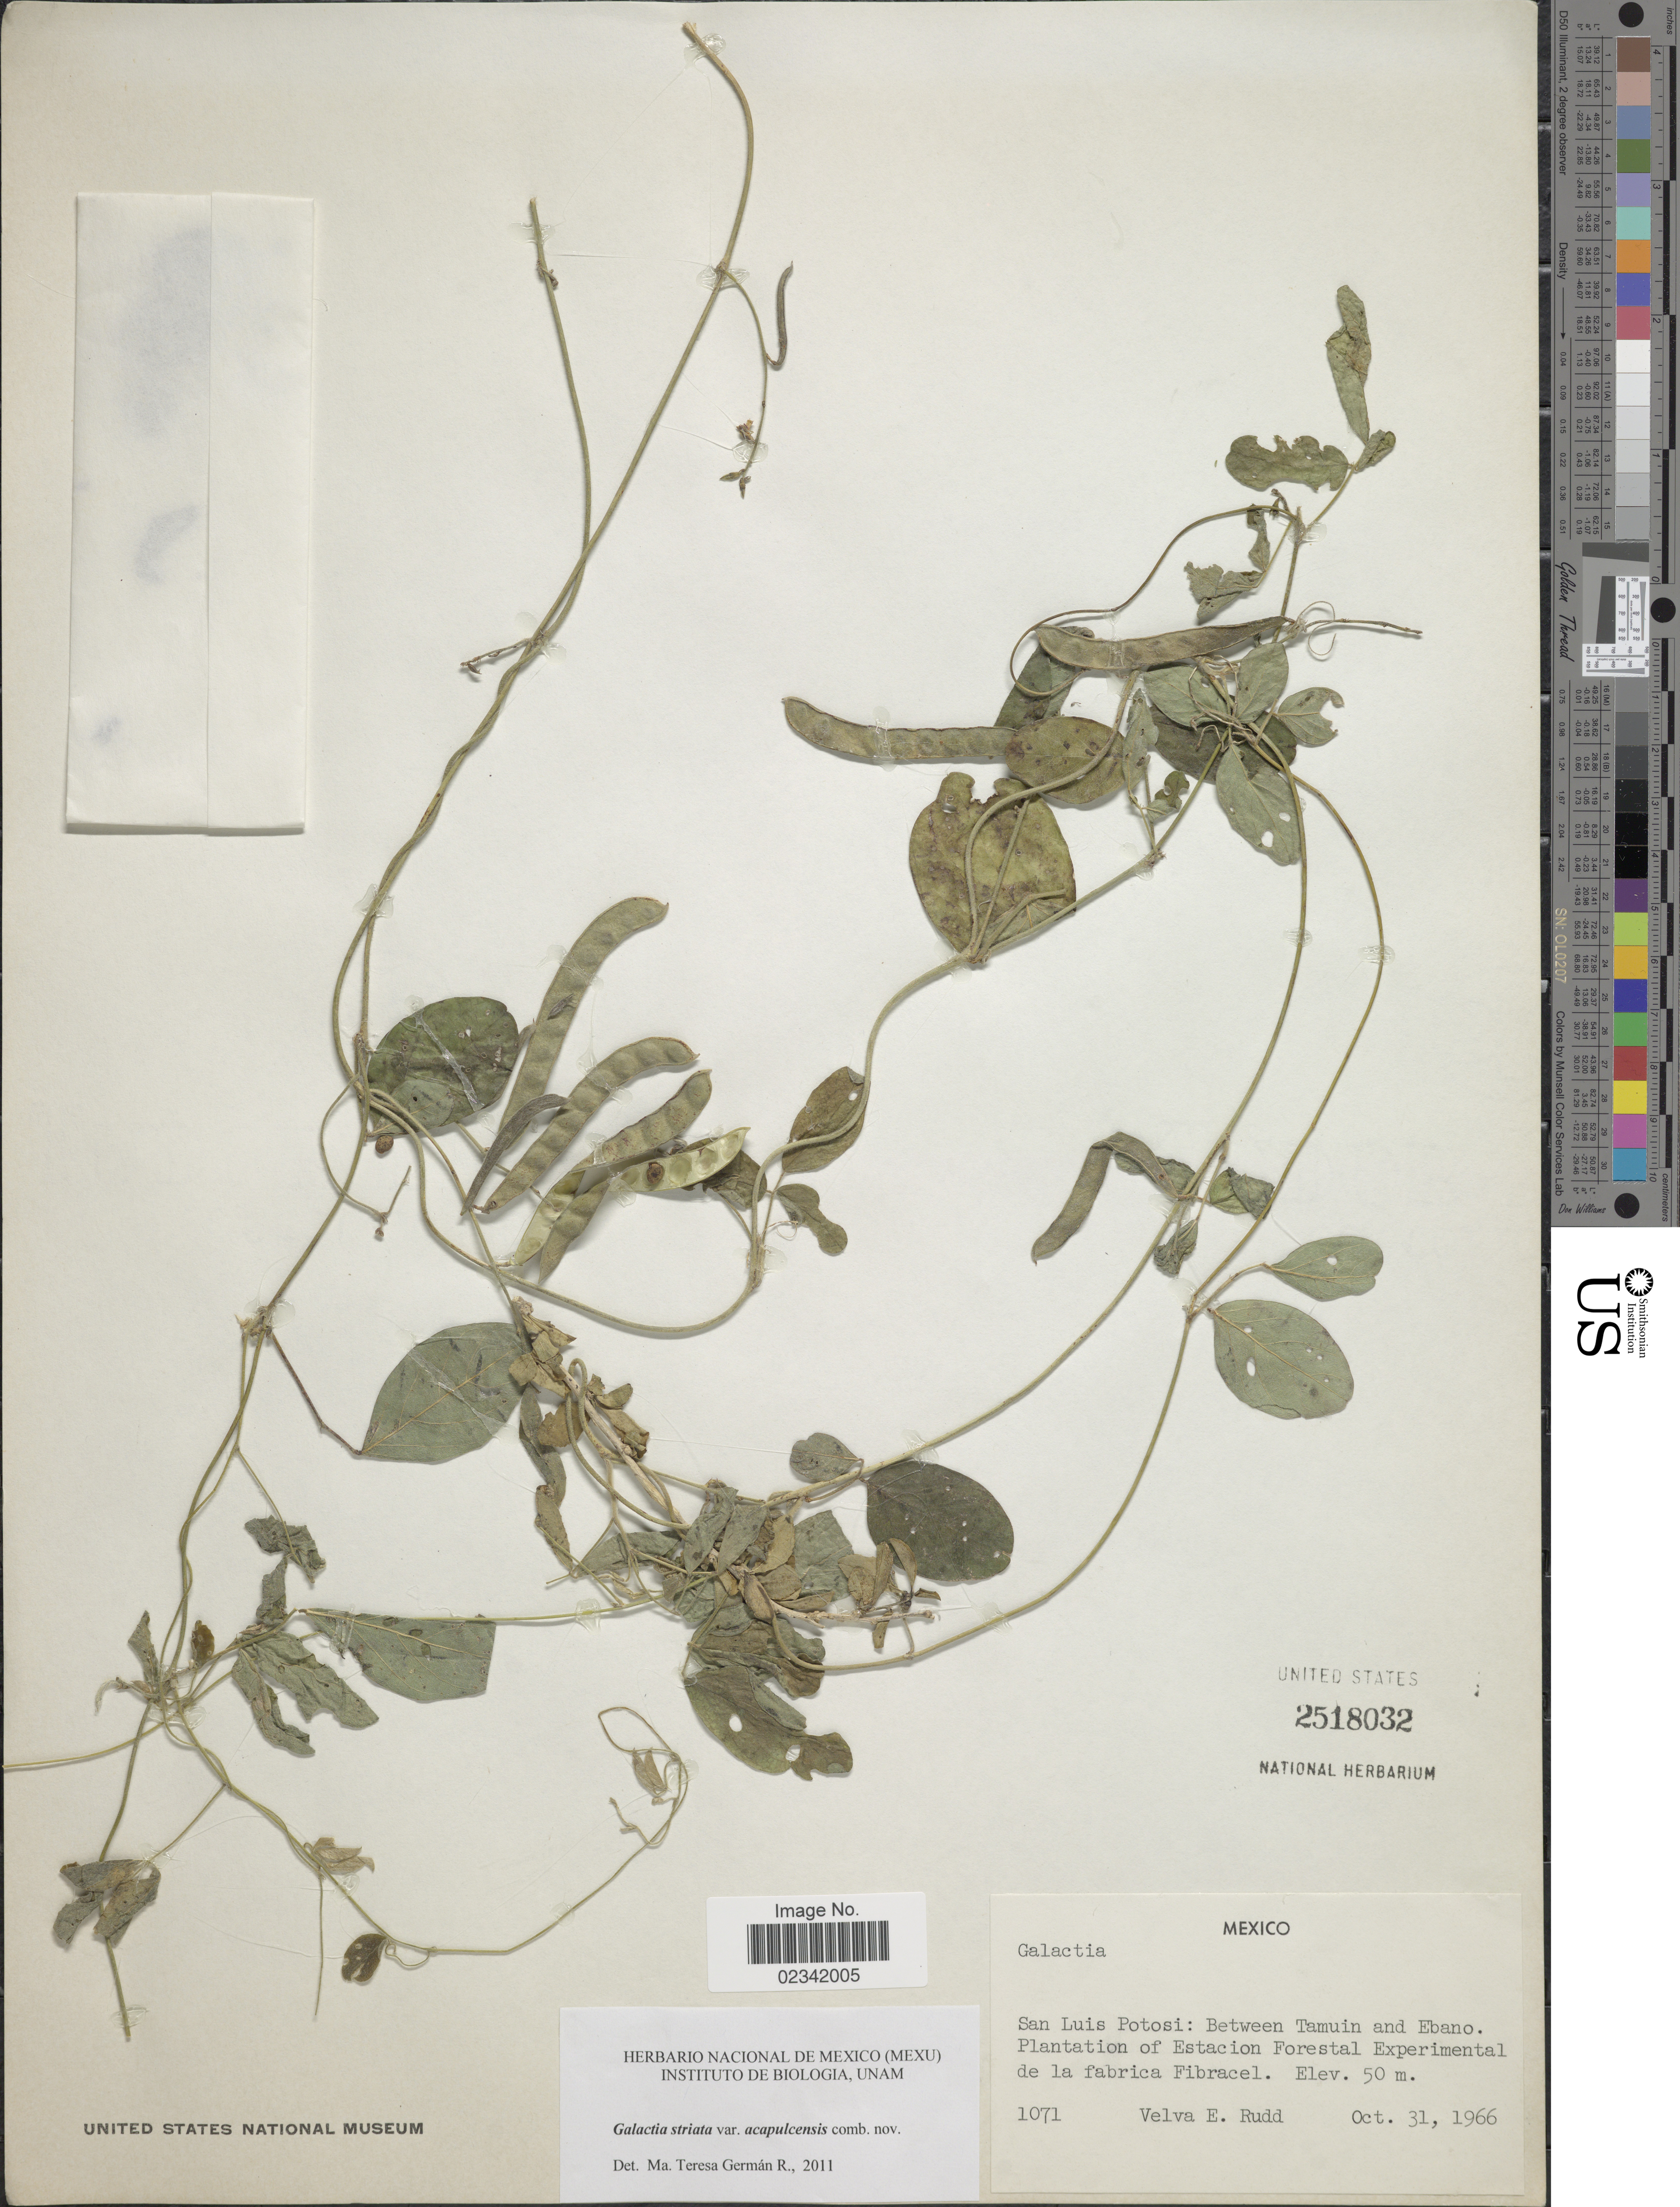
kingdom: Plantae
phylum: Tracheophyta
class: Magnoliopsida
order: Fabales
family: Fabaceae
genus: Galactia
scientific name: Galactia acapulcensis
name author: Rose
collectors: V. E. Rudd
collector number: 1071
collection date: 1966-10-31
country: Mexico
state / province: San Luis Potosí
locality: San Luis Potosi: Between Tamuin and Ebano, Plantation of Estacion Forestal Experimental de la fabrica Fibracel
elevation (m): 50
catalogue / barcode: US 2518032